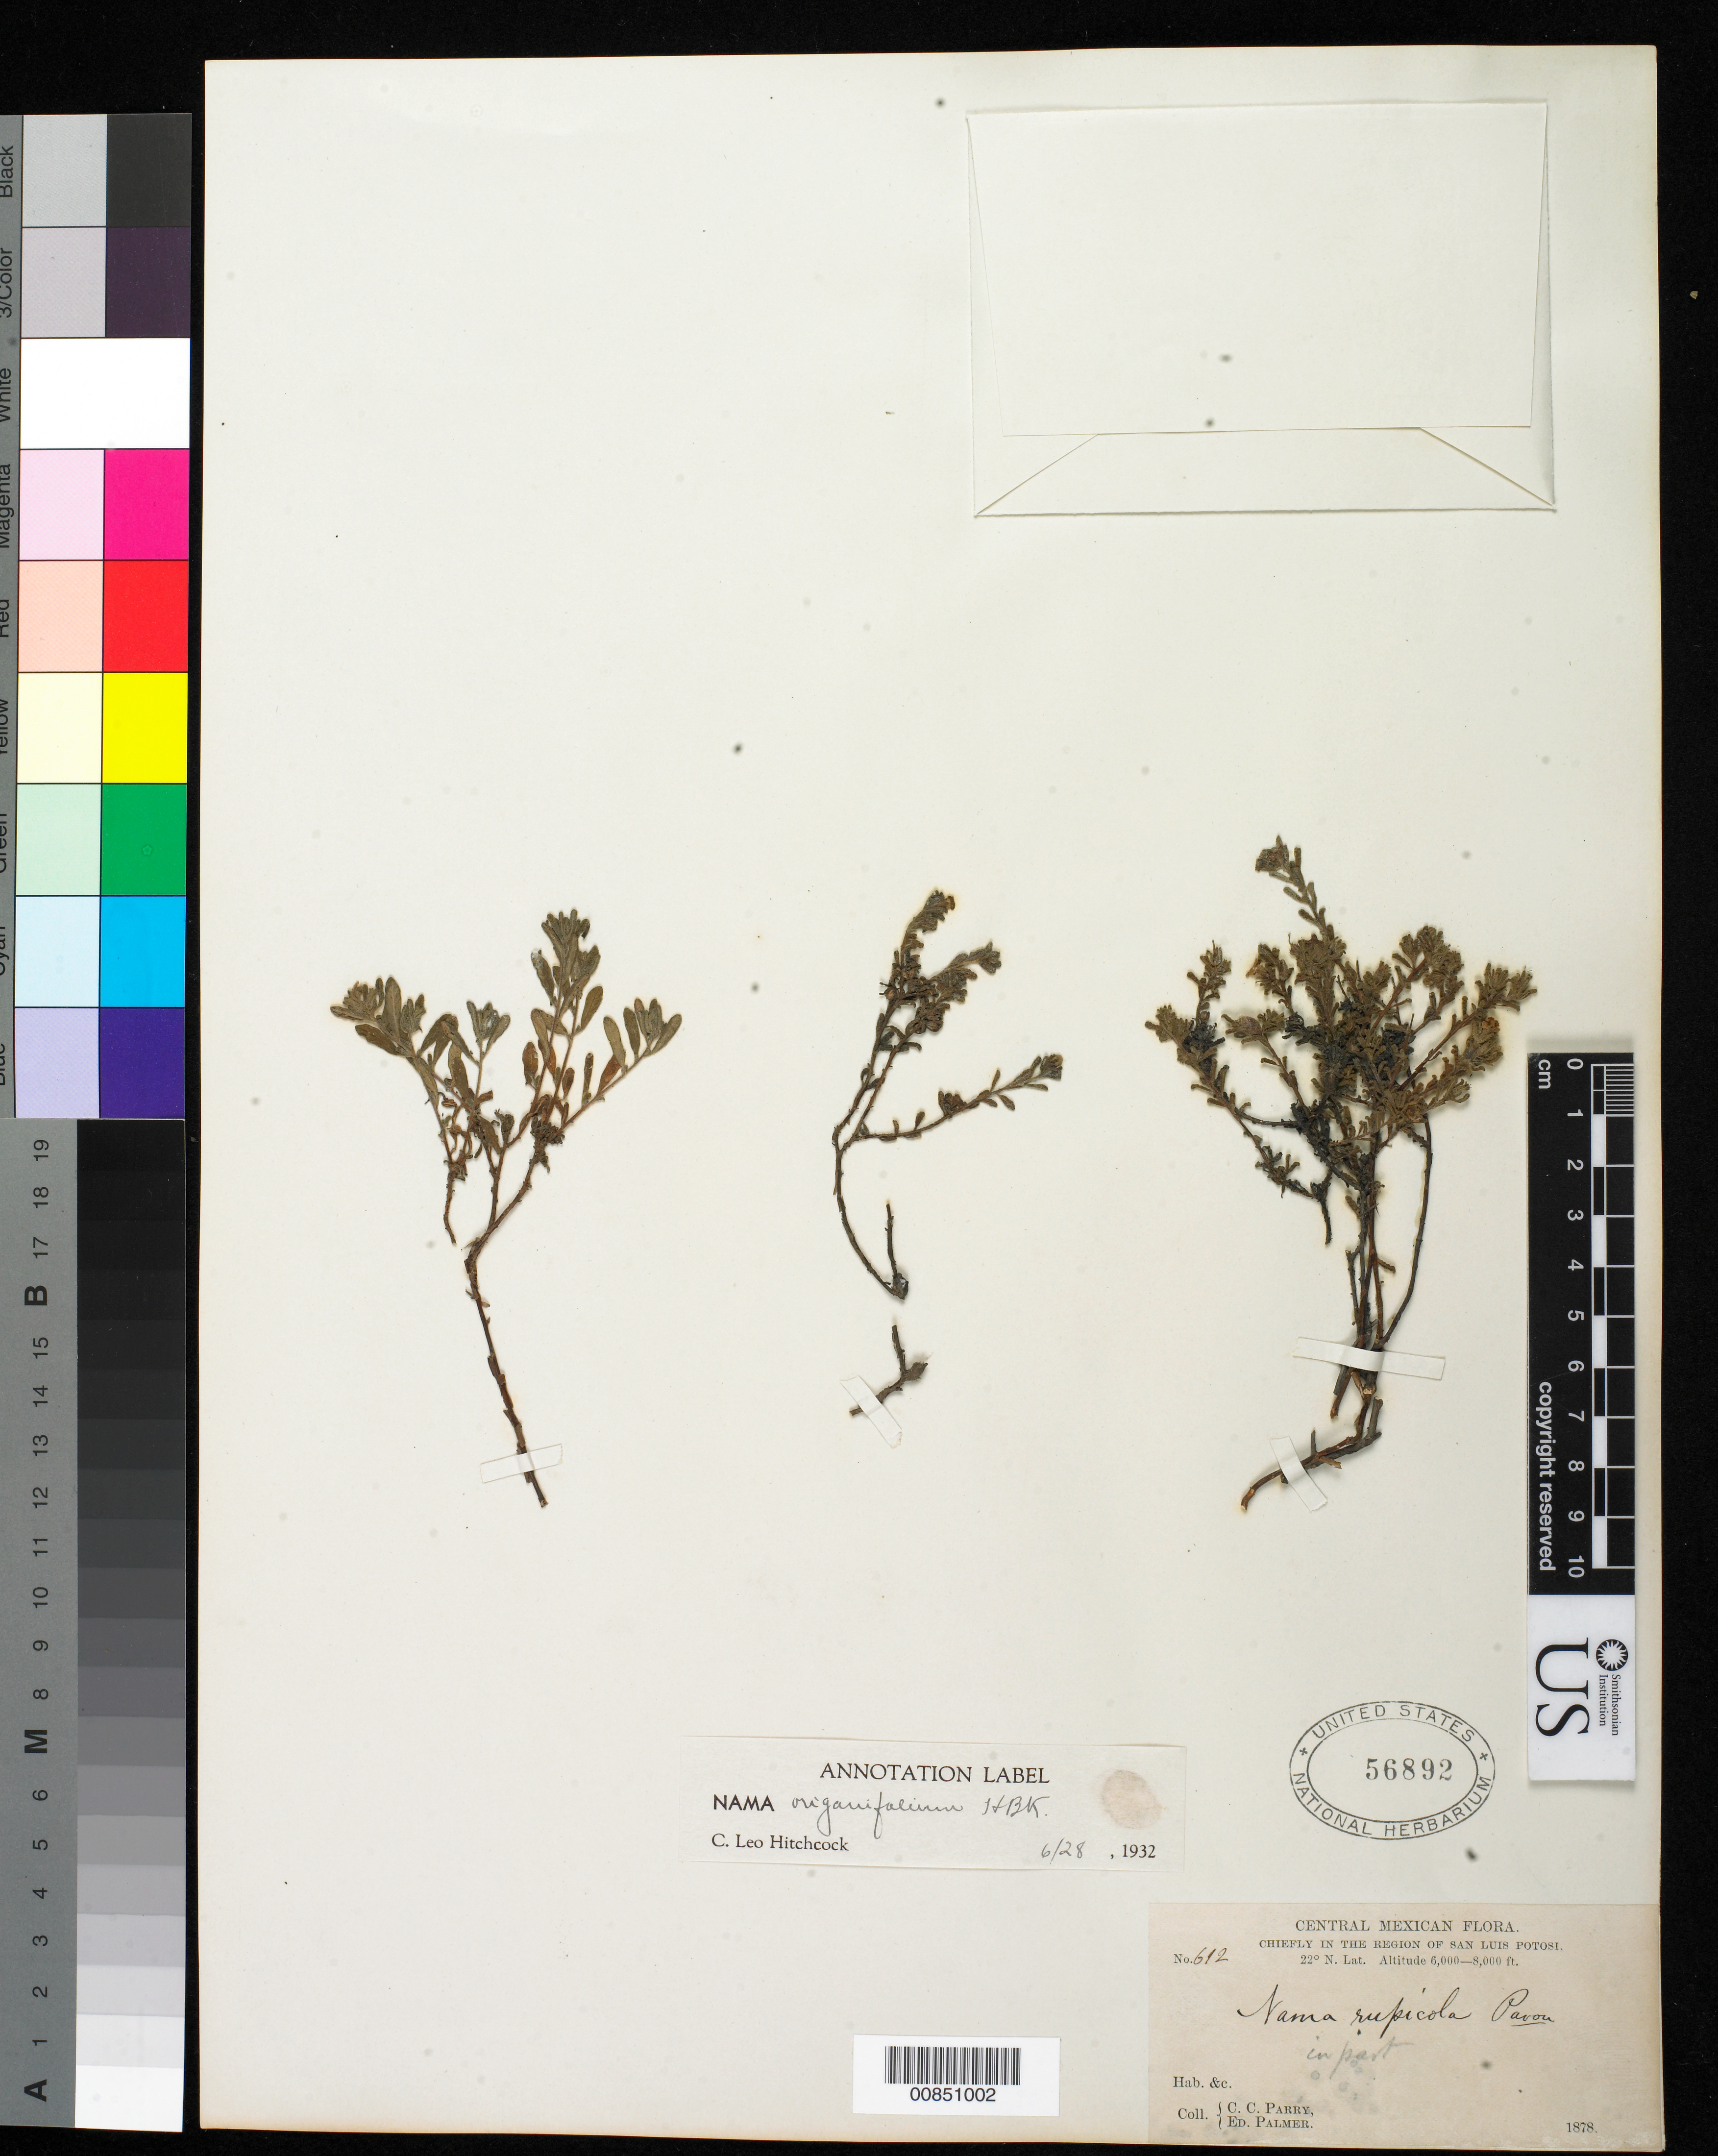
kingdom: Plantae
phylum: Tracheophyta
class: Magnoliopsida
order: Boraginales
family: Namaceae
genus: Nama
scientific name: Nama origanifolium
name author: Kunth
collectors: C. C. Parry & E. Palmer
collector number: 612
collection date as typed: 1878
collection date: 1878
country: Mexico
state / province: San Luis Potosí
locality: Chiefly in the region of San Luis Potosí.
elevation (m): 1829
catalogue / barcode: US 56892